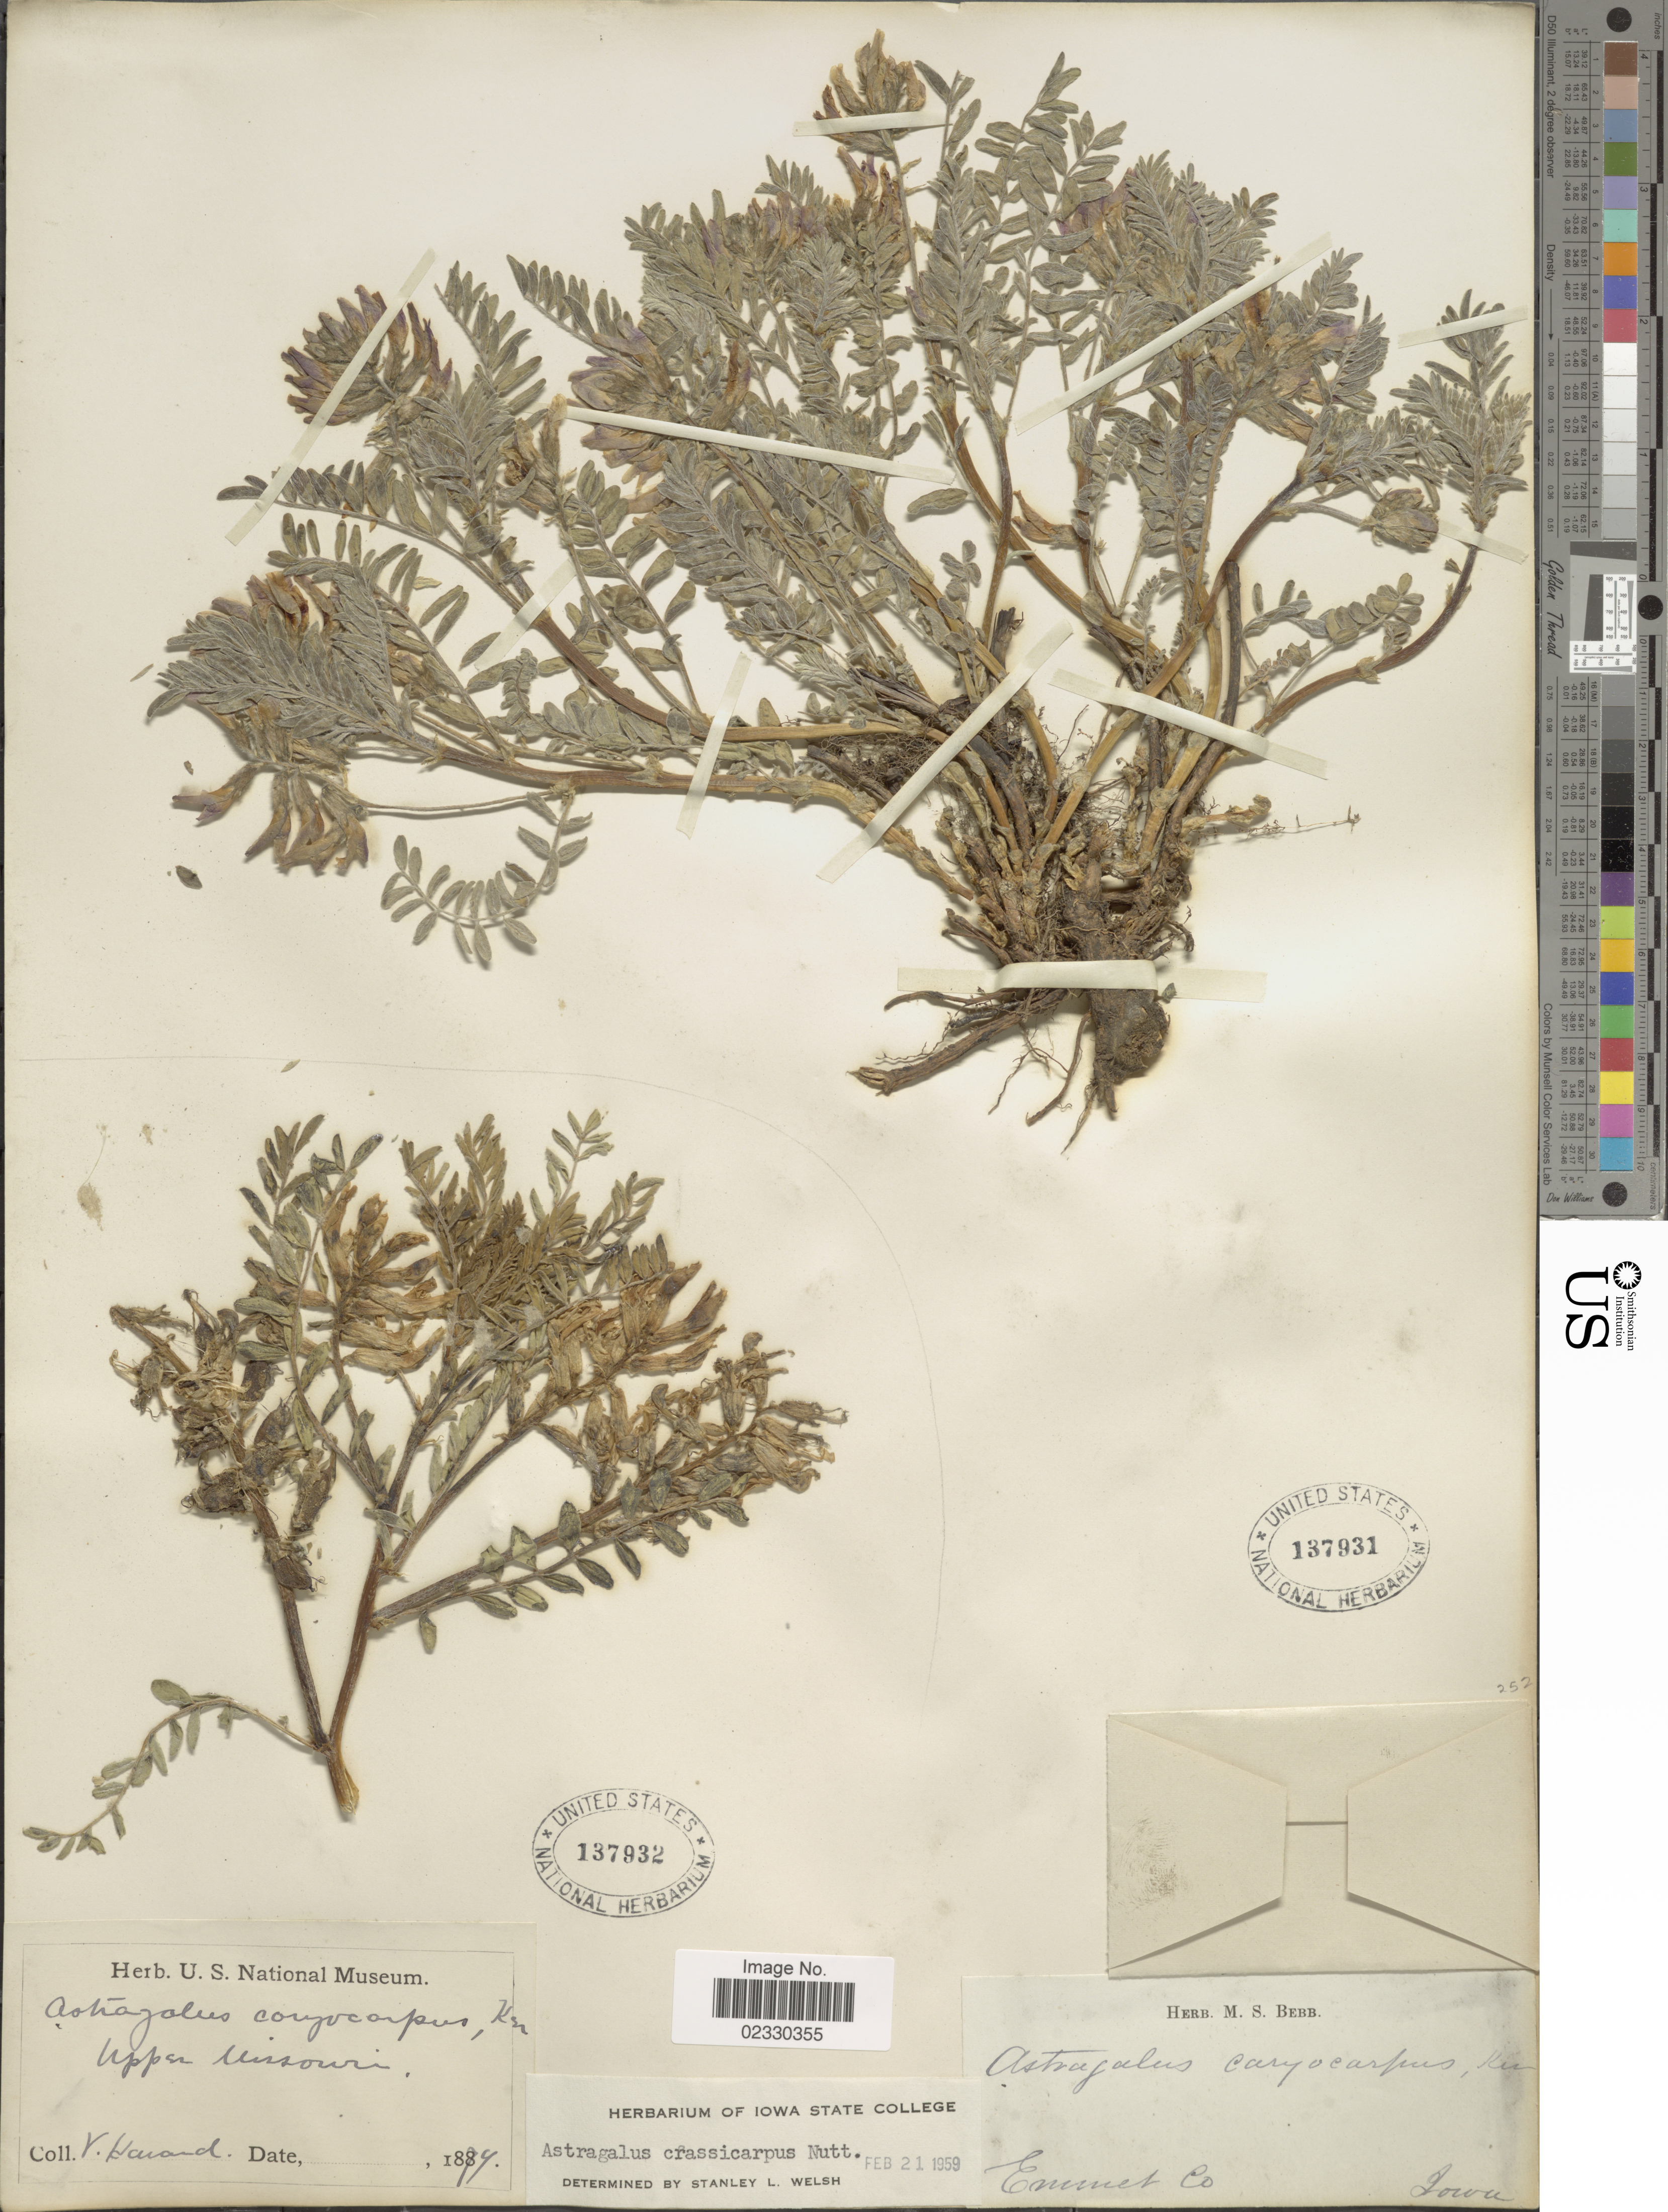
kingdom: Plantae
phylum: Tracheophyta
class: Magnoliopsida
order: Fabales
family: Fabaceae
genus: Astragalus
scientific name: Astragalus crassicarpus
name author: Nutt.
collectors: ex Herb. M. S. Bebb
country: United States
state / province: Iowa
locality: Emmet Co.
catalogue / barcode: US 137931